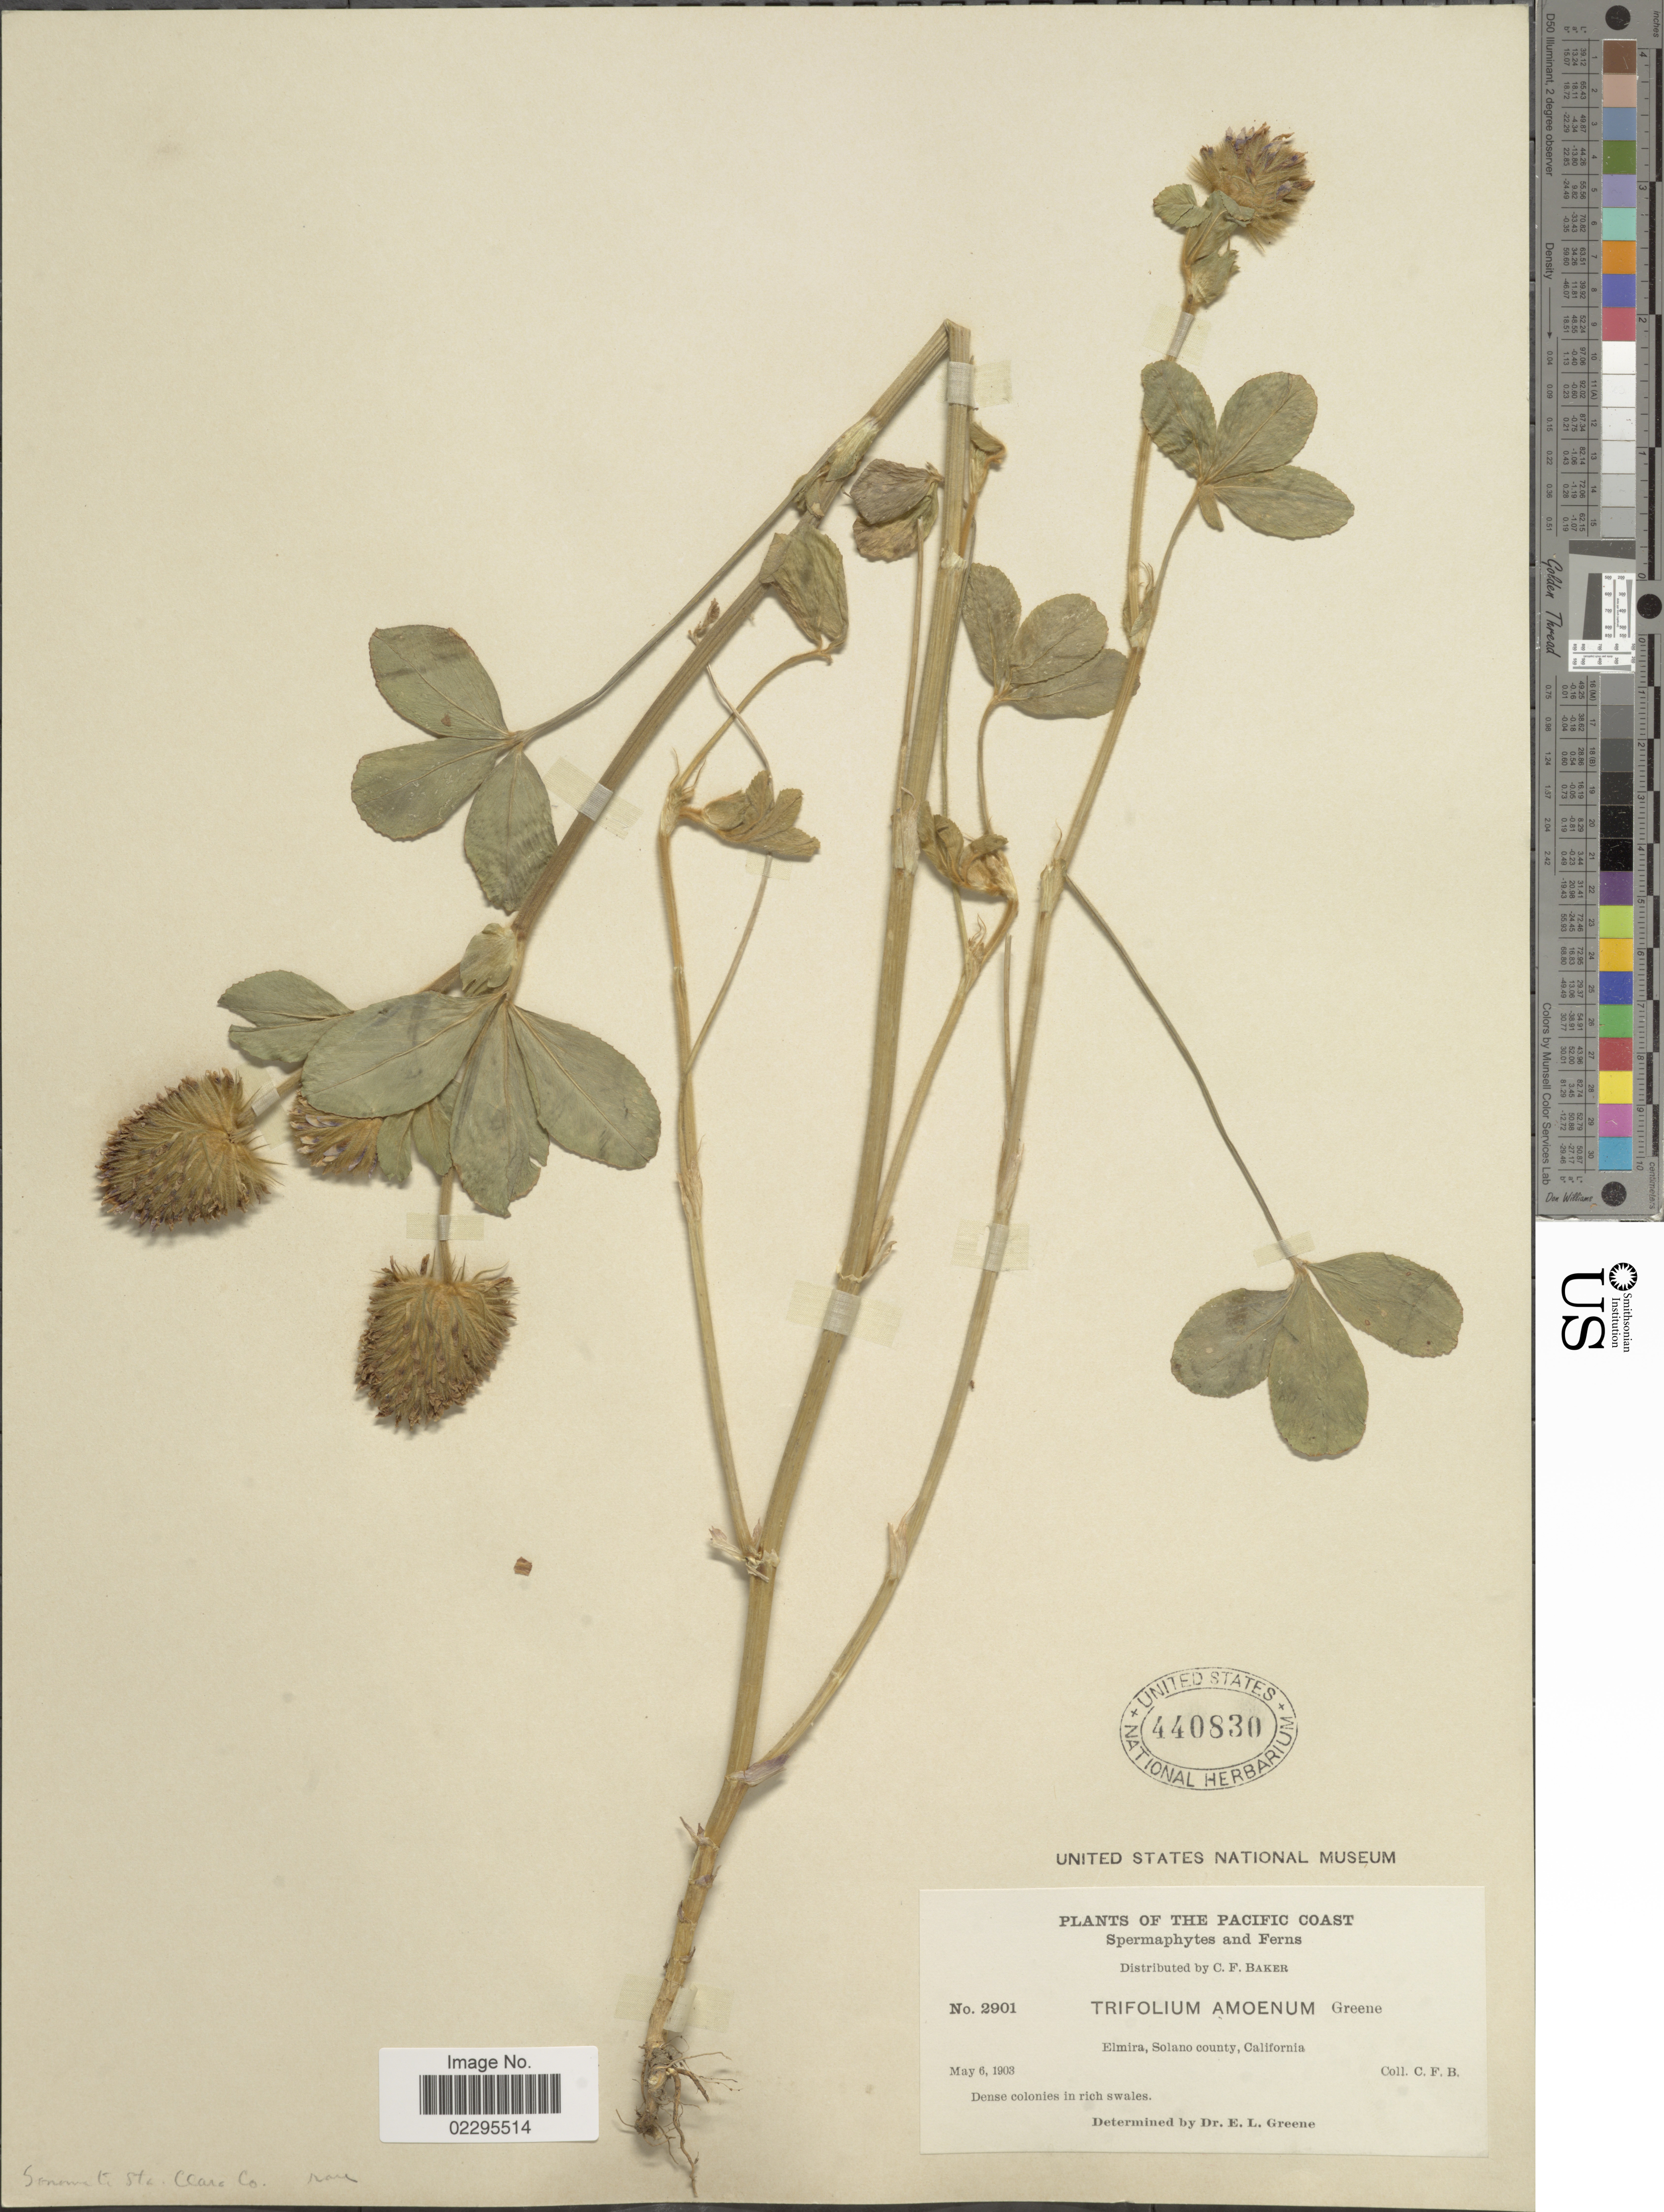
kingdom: Plantae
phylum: Tracheophyta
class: Magnoliopsida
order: Fabales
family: Fabaceae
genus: Trifolium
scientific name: Trifolium amoenum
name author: Greene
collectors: C. F. Baker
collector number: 2901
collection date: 1903-05-06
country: United States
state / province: California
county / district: Solano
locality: Pacific Coast. Elmira, Solano County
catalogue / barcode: US 440830